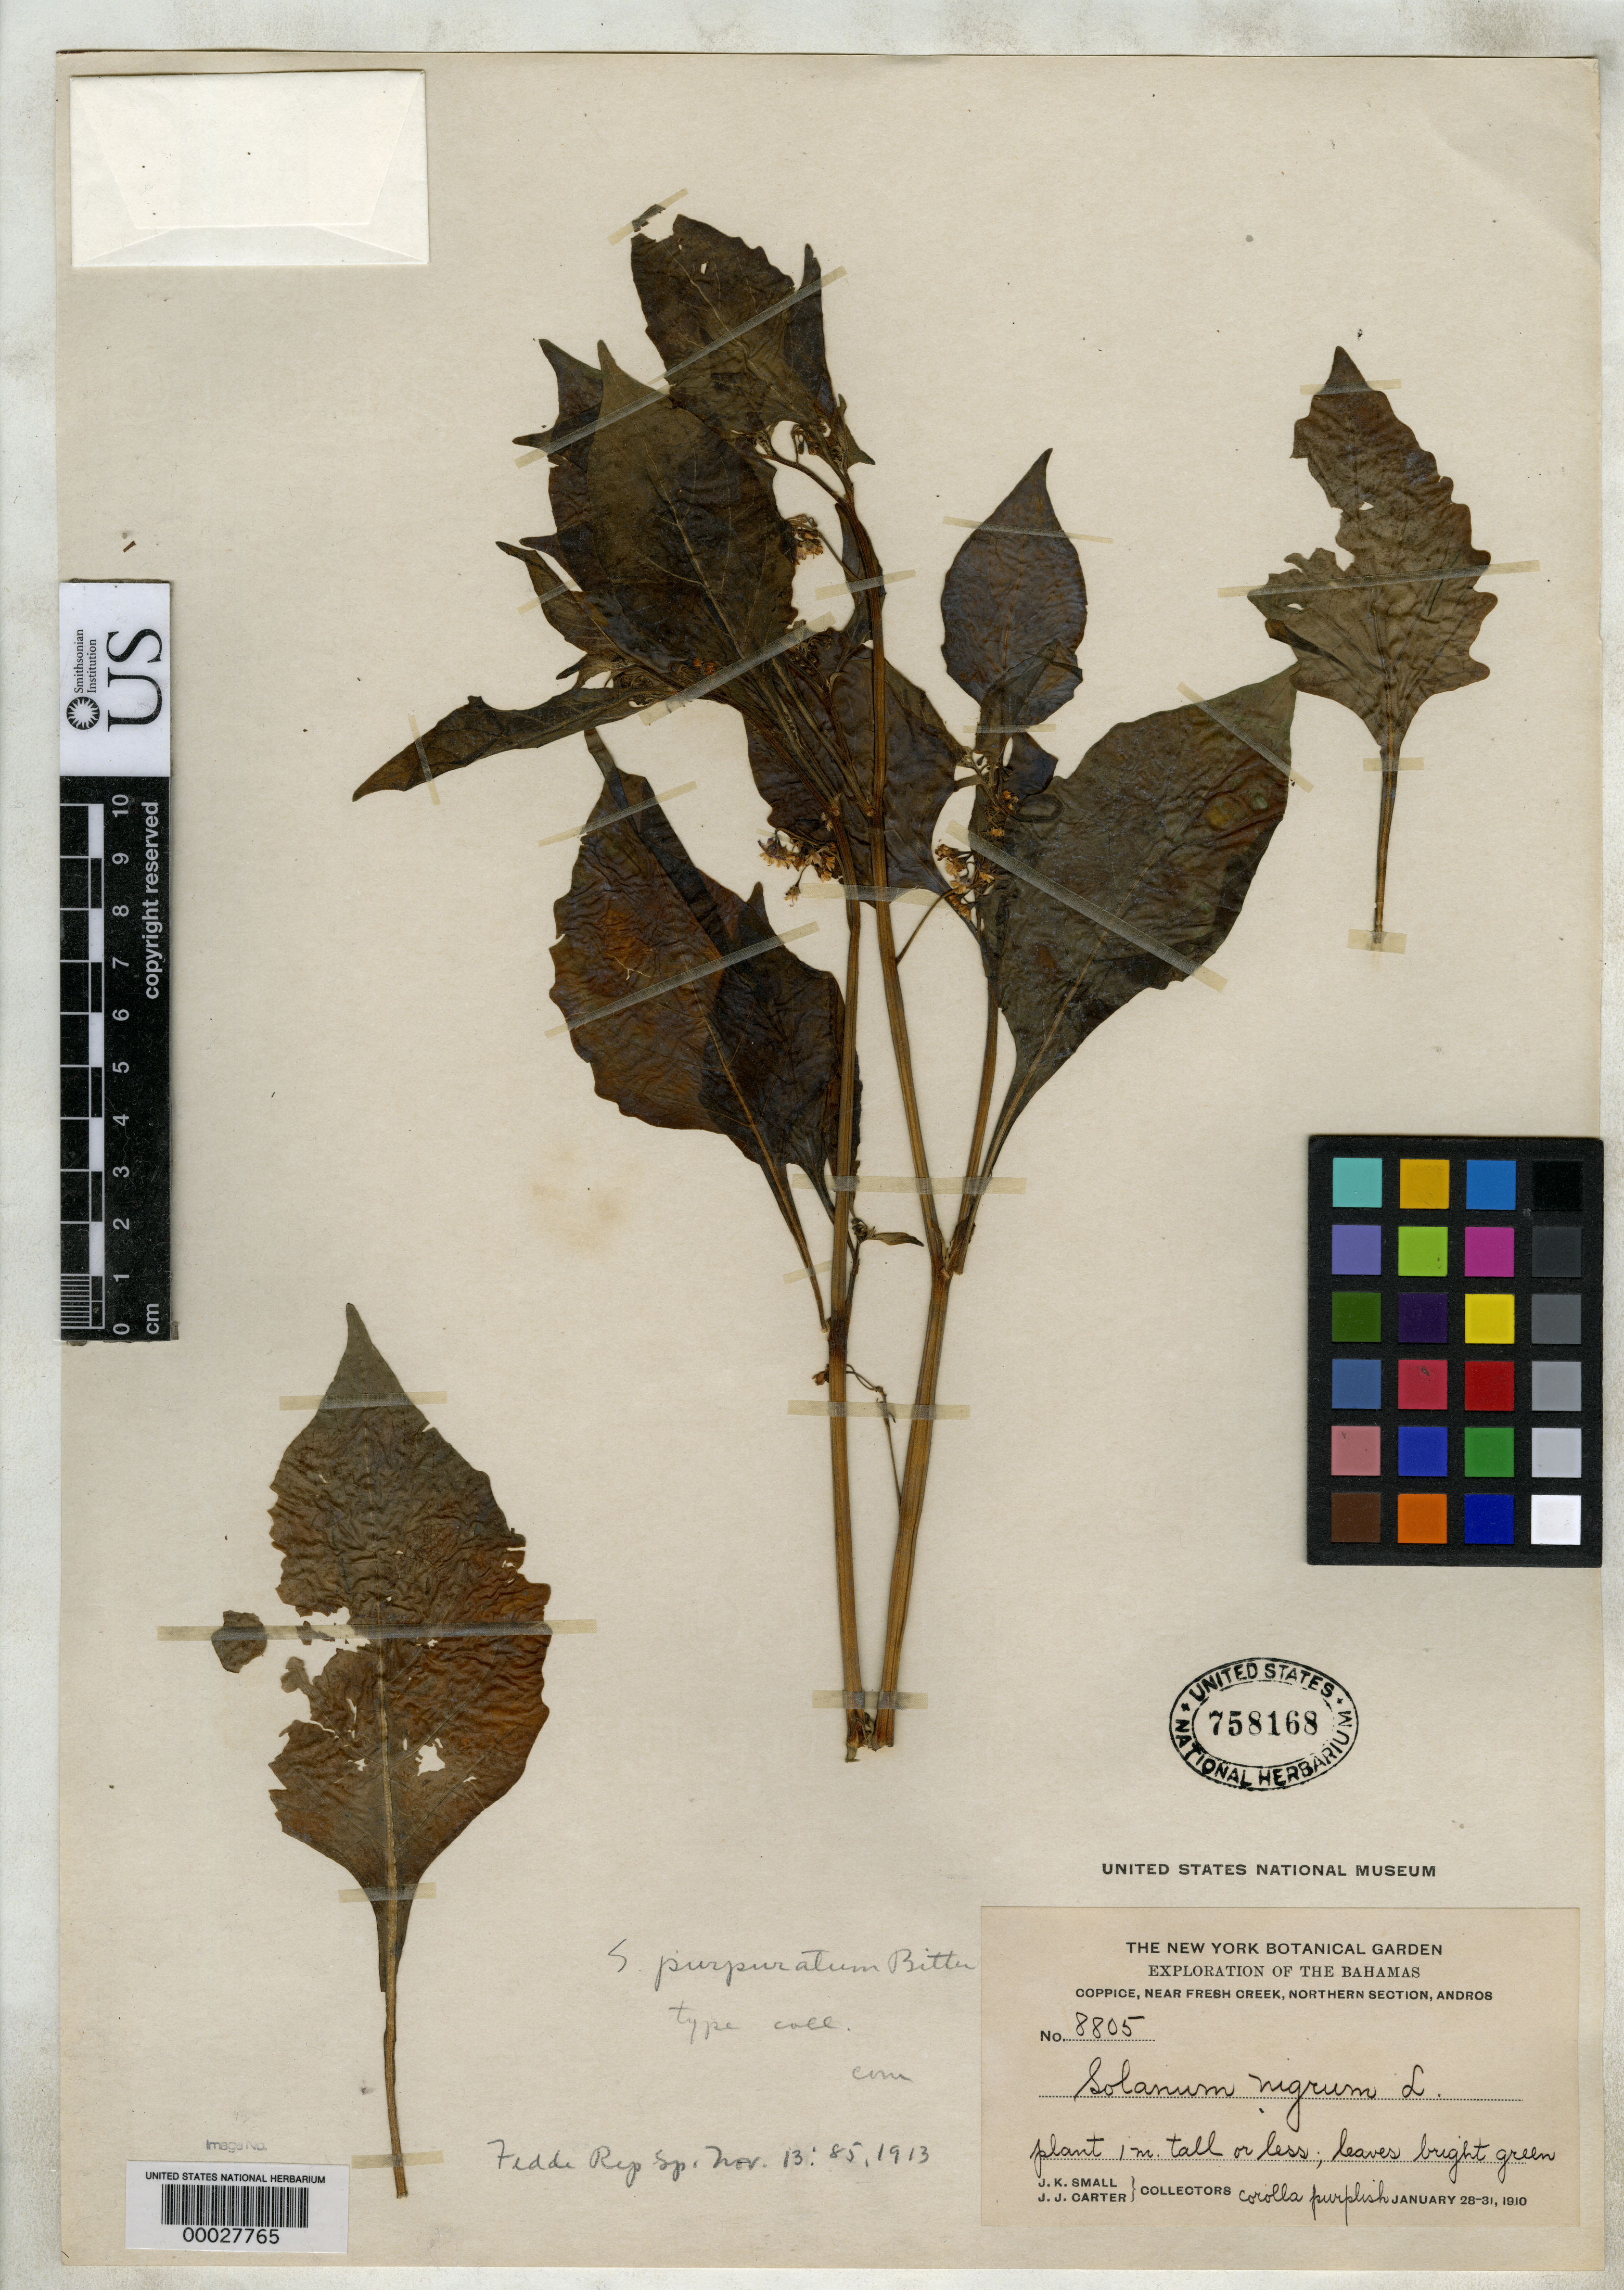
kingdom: Plantae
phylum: Tracheophyta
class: Magnoliopsida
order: Solanales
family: Solanaceae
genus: Solanum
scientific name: Solanum purpuratum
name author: Bitter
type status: Type Collection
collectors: J. K. Small & J. J. Carter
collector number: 8805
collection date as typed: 28 Jan 1910 to 31 Jan 1910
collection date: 1910-01-28/1910-01-31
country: Bahamas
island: Andros Island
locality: Coppice, near Fresh Creek.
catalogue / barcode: US 758168